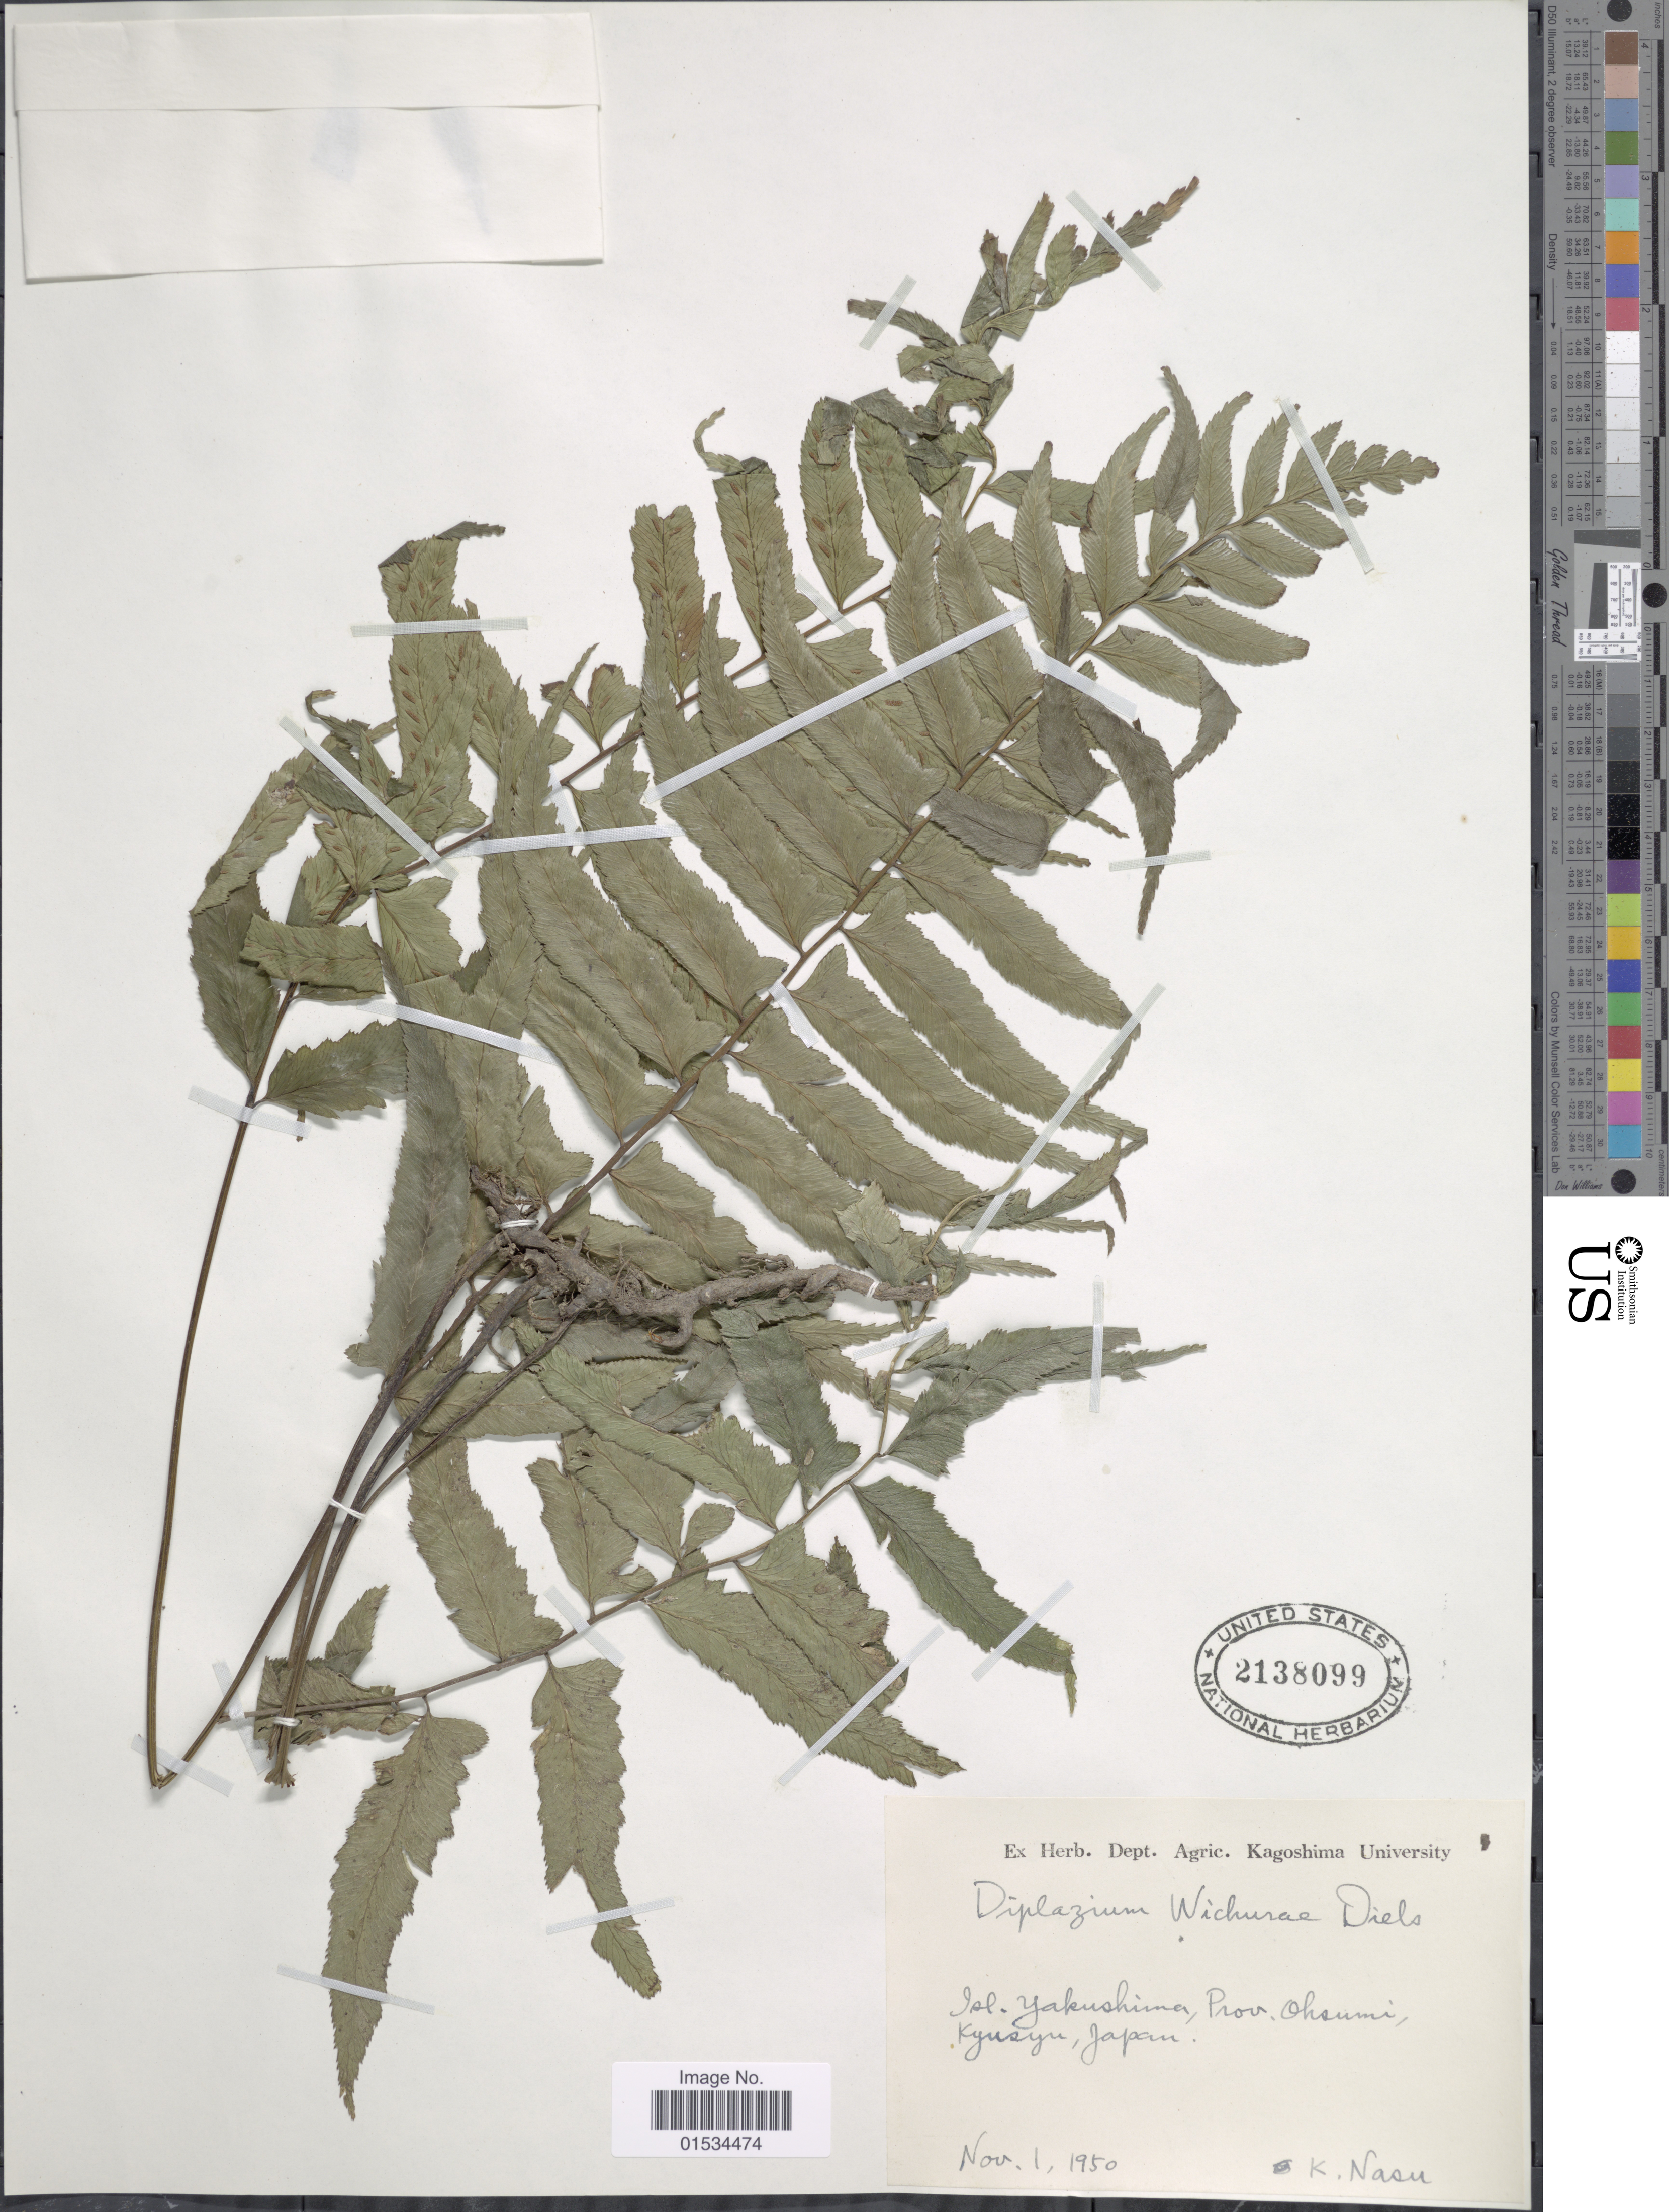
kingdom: Plantae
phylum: Tracheophyta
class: Polypodiopsida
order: Polypodiales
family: Athyriaceae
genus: Diplazium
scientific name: Diplazium wichurae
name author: (Mett.) Diels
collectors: K. Nasu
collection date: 1950-11-01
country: Japan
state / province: Kagosima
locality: Isl. Yakushima, Pro. Ohsumi, Kyusyu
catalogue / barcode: US 2138099